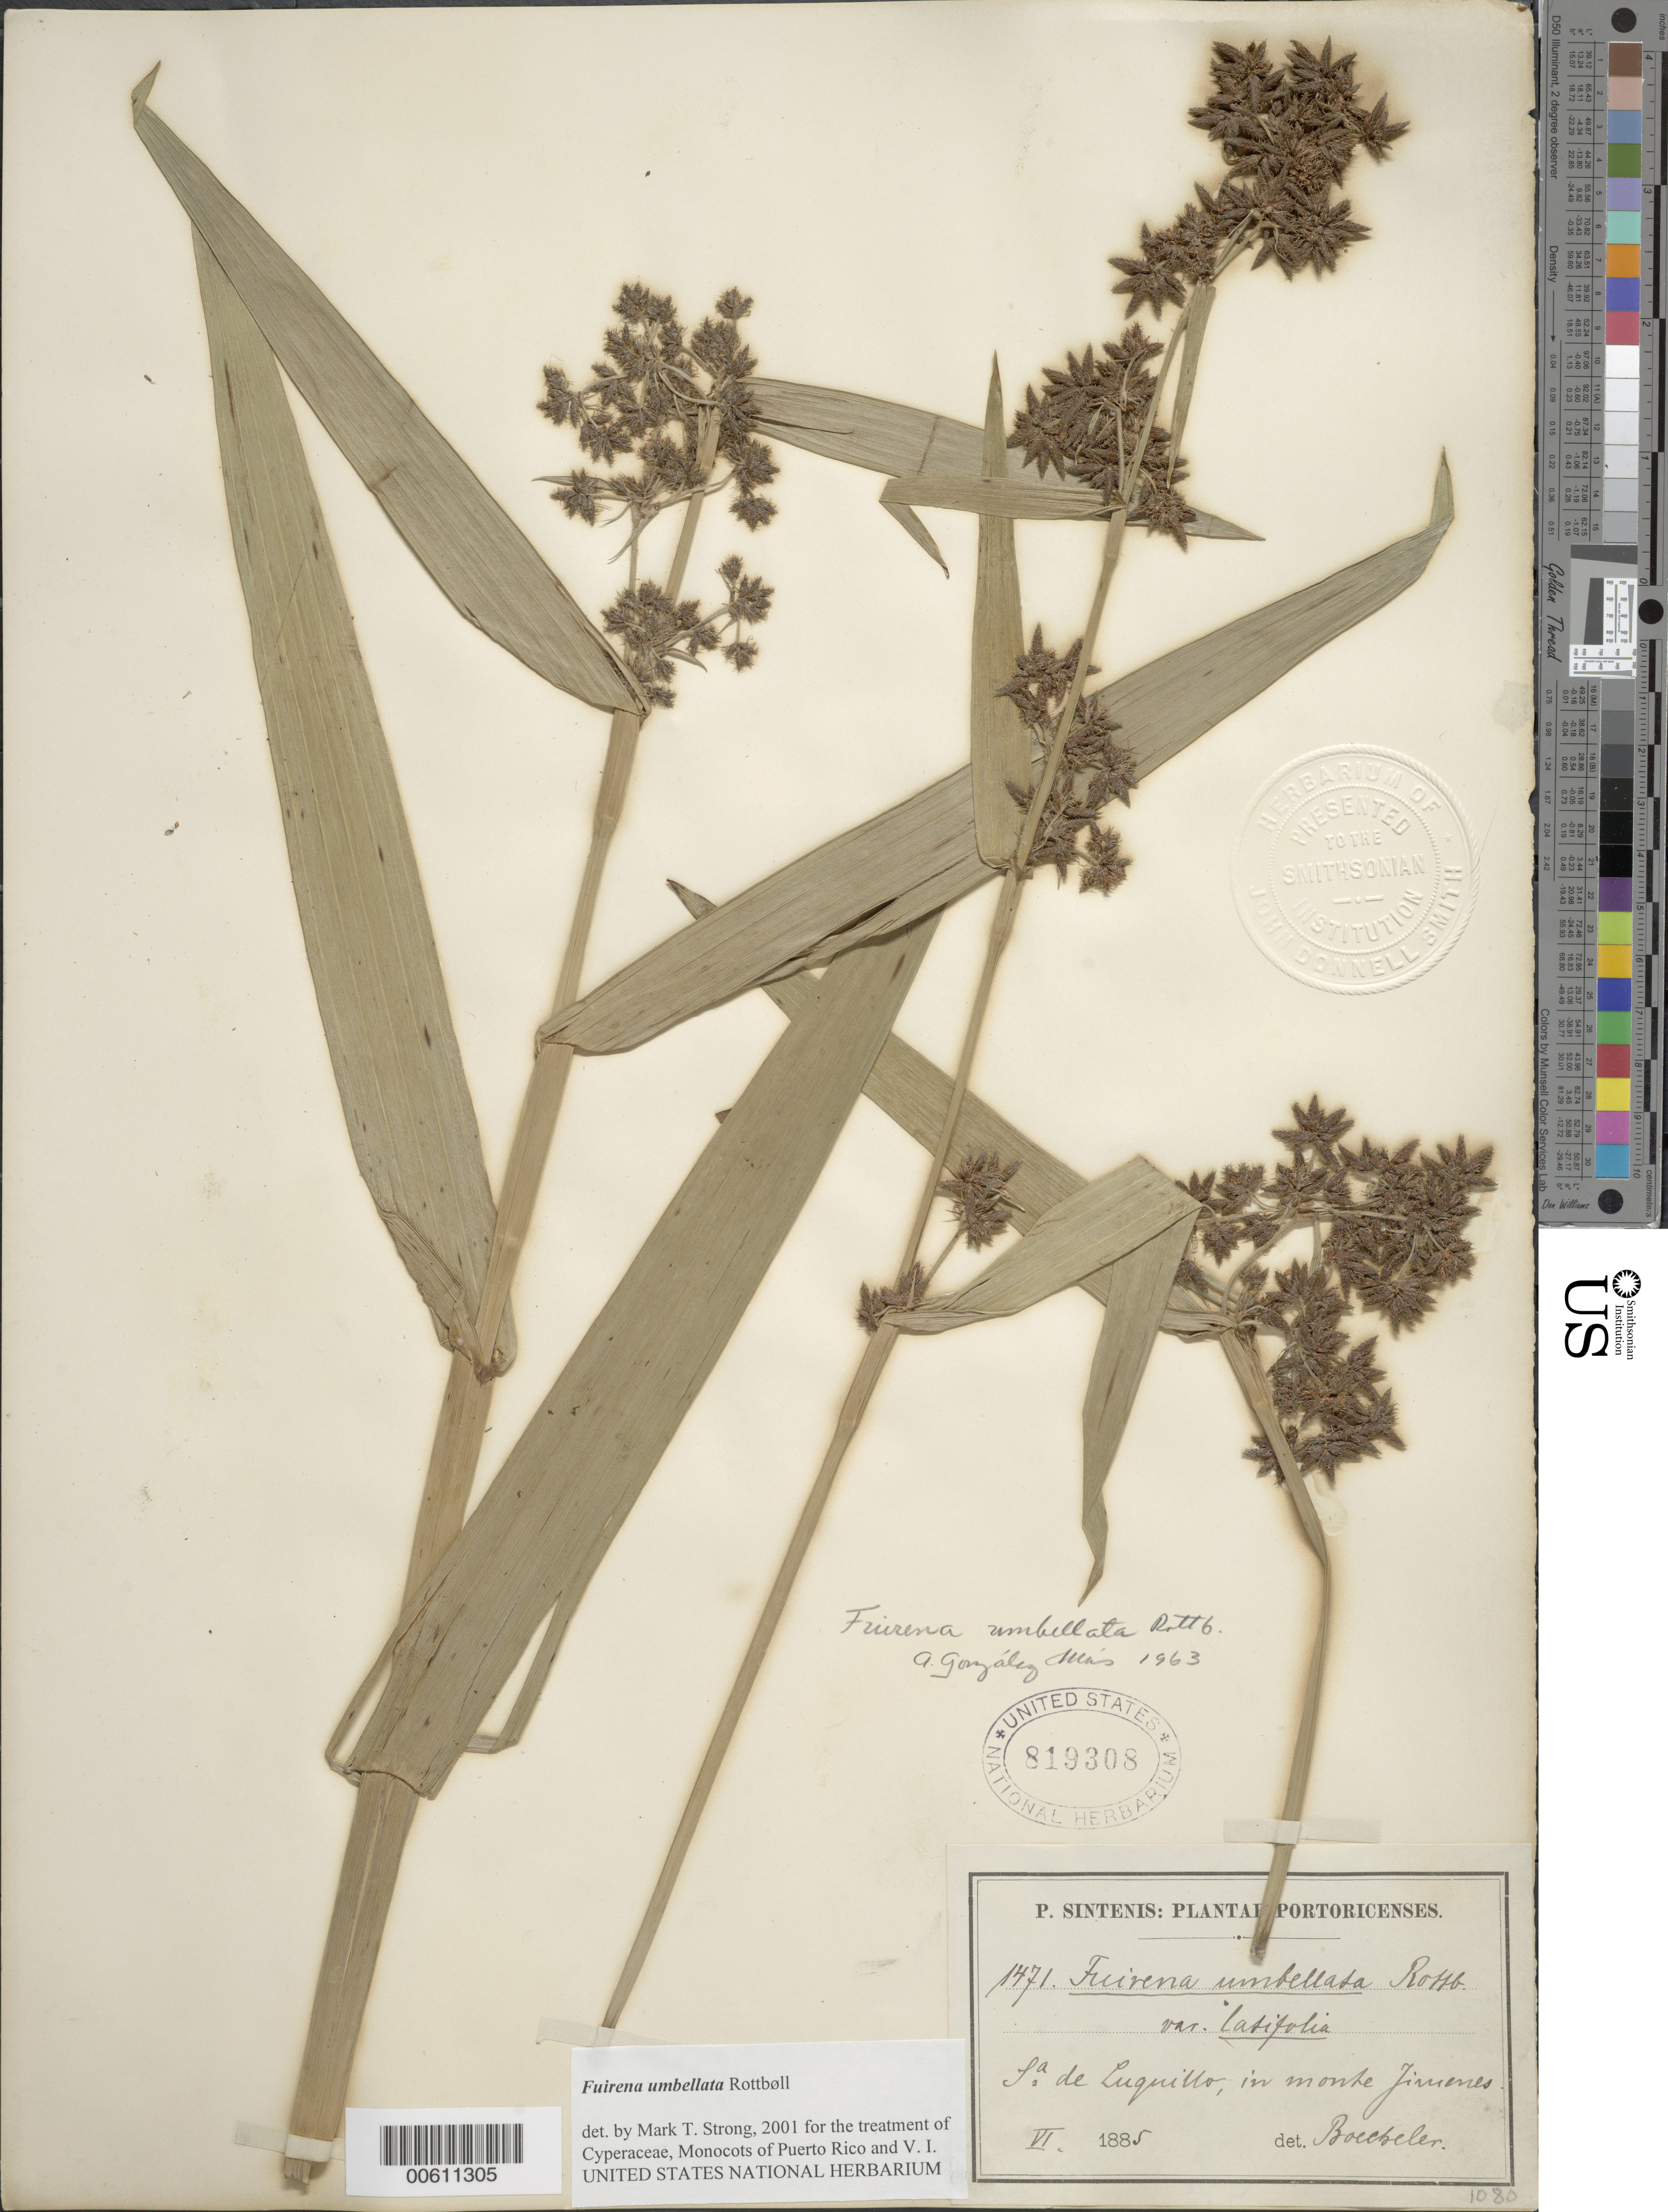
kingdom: Plantae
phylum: Tracheophyta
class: Liliopsida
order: Poales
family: Cyperaceae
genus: Fuirena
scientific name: Fuirena umbellata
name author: Rottb.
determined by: Strong, M. T., (US), Smithsonian Institution - National Museum of Natural History (UNITED STATES)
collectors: P. Sintenis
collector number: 1471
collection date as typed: Apr 1885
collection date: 1885-04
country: Puerto Rico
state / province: Luquillo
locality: Sierra de Luquillo.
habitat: In monte Jimenes.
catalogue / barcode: US 819308